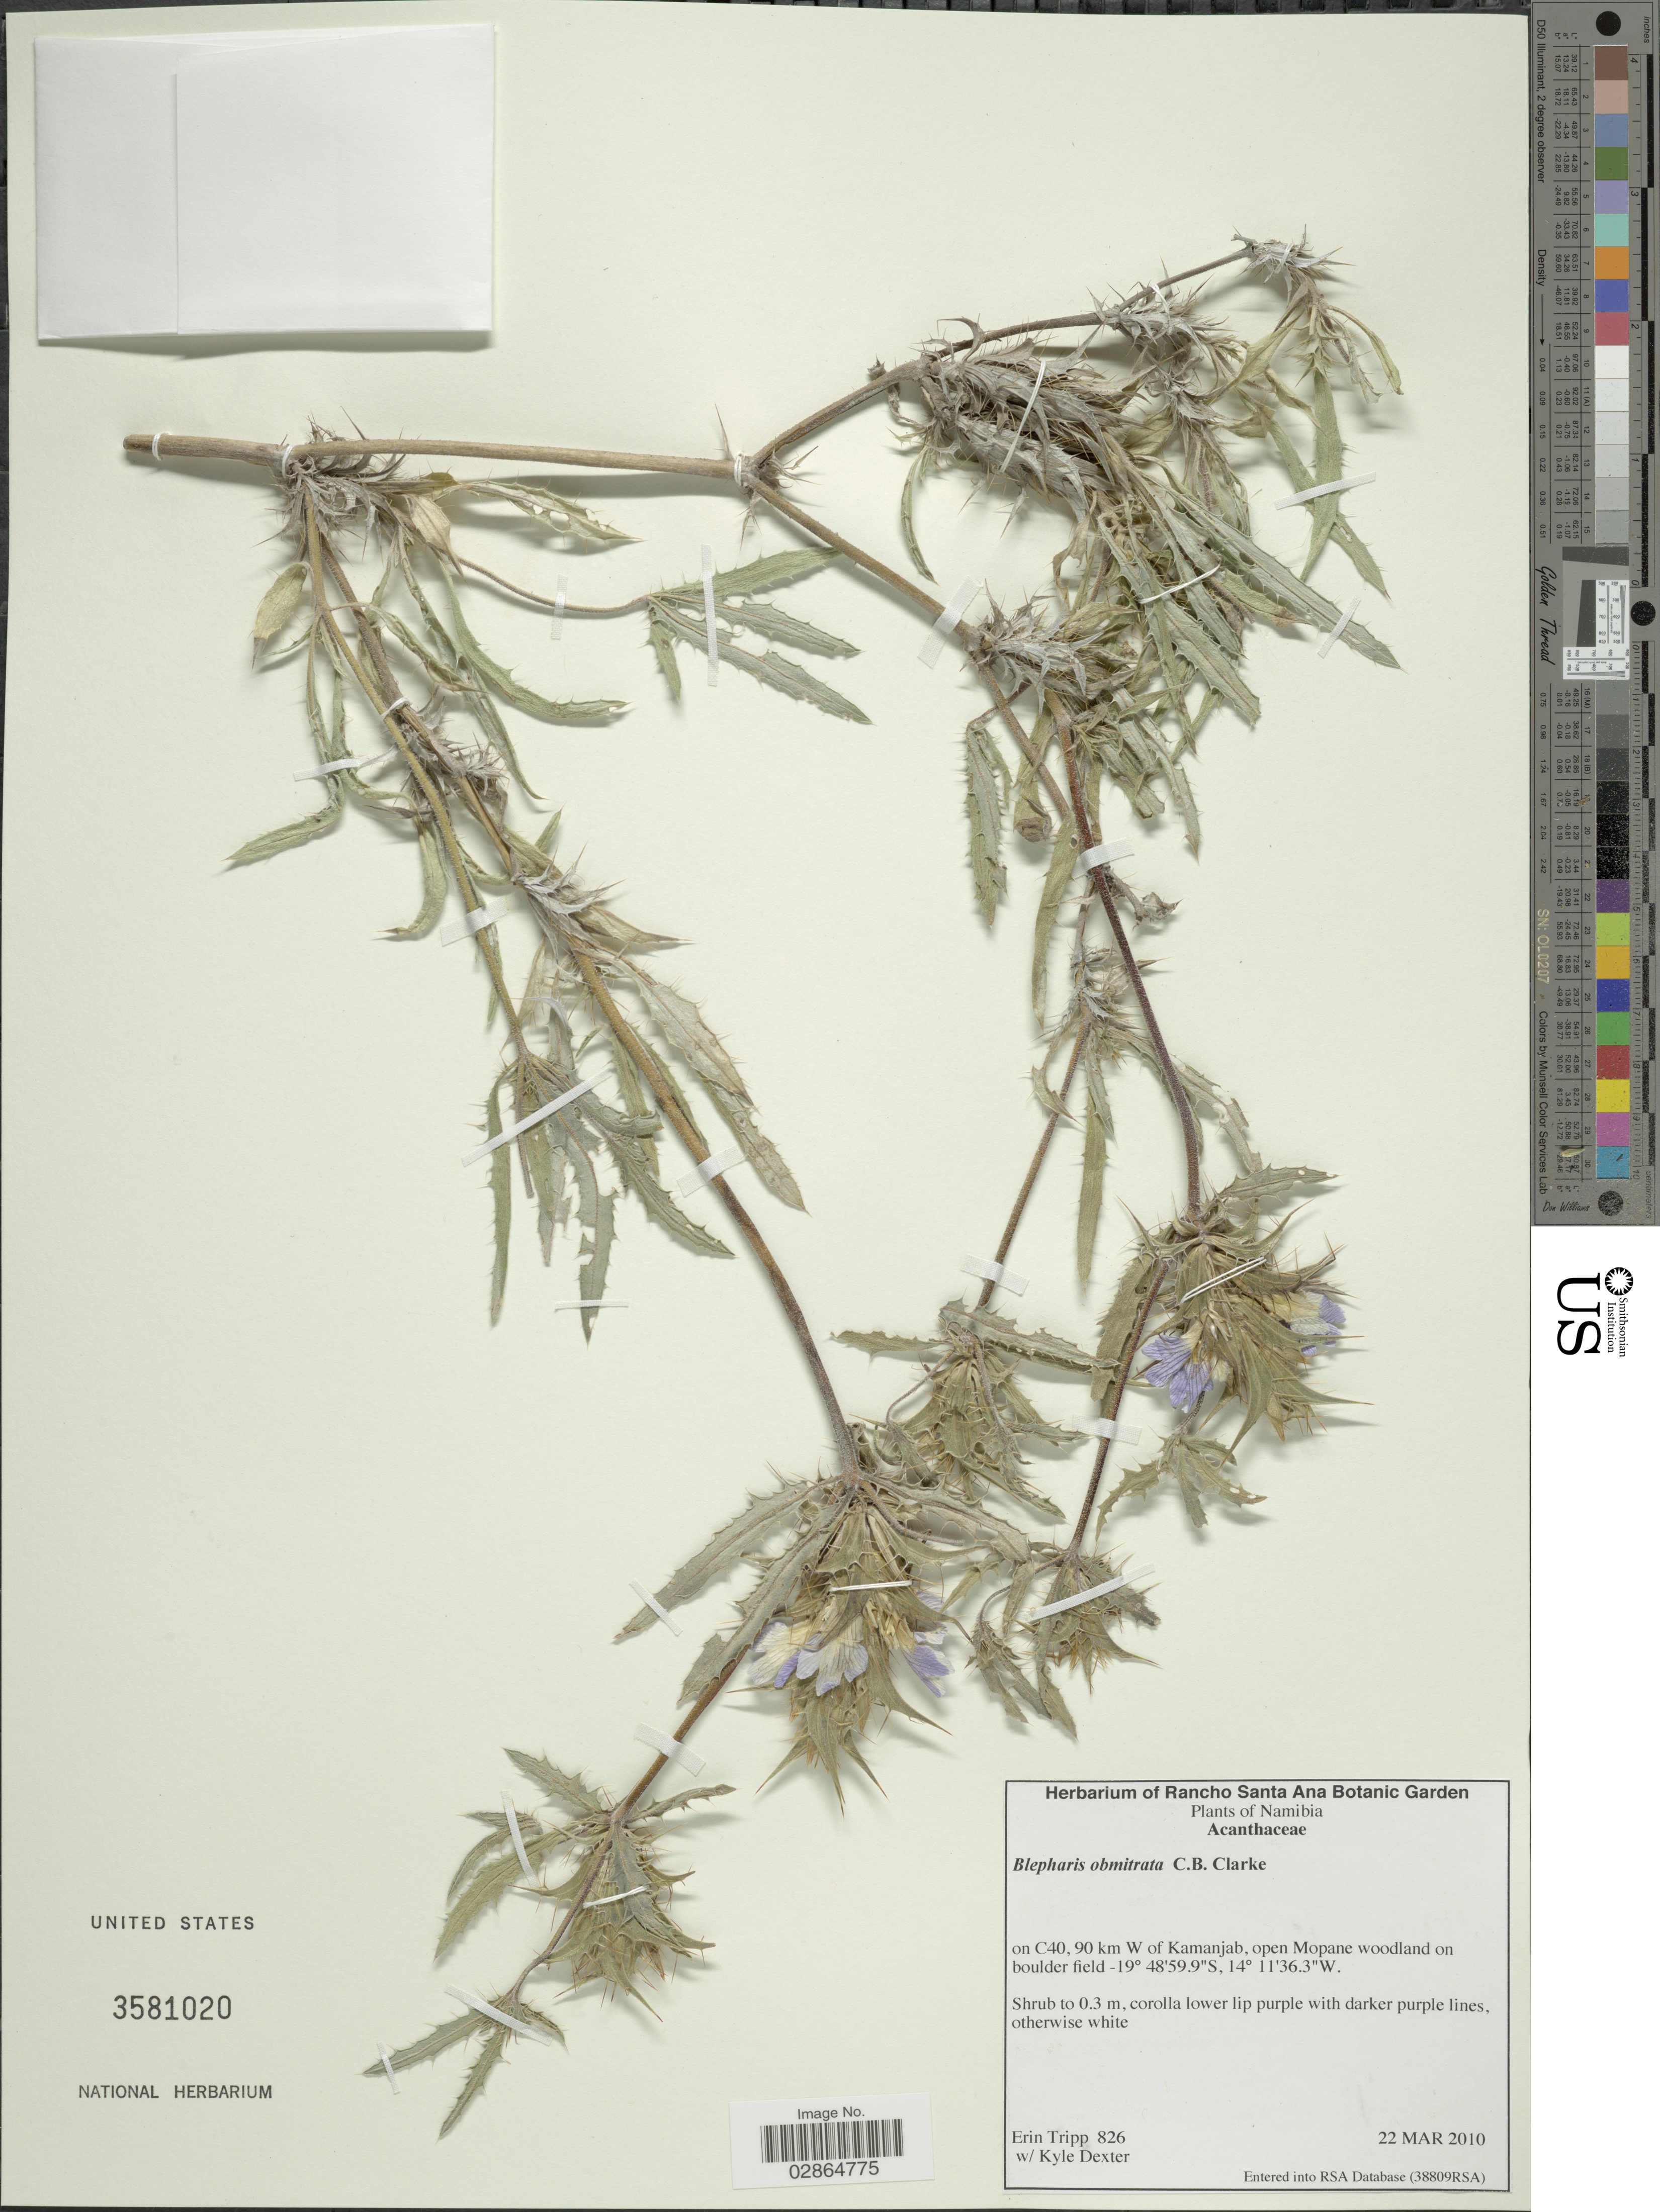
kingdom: Plantae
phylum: Tracheophyta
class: Magnoliopsida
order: Lamiales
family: Acanthaceae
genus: Blepharis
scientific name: Blepharis obmitrata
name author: C.B. Clarke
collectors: E. Tripp & K. Dexter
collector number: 826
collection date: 2010-03-22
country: Namibia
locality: On C40, 90 km W of Kamanjab, open Mopane woodland on boulder field.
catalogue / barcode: US 3581020